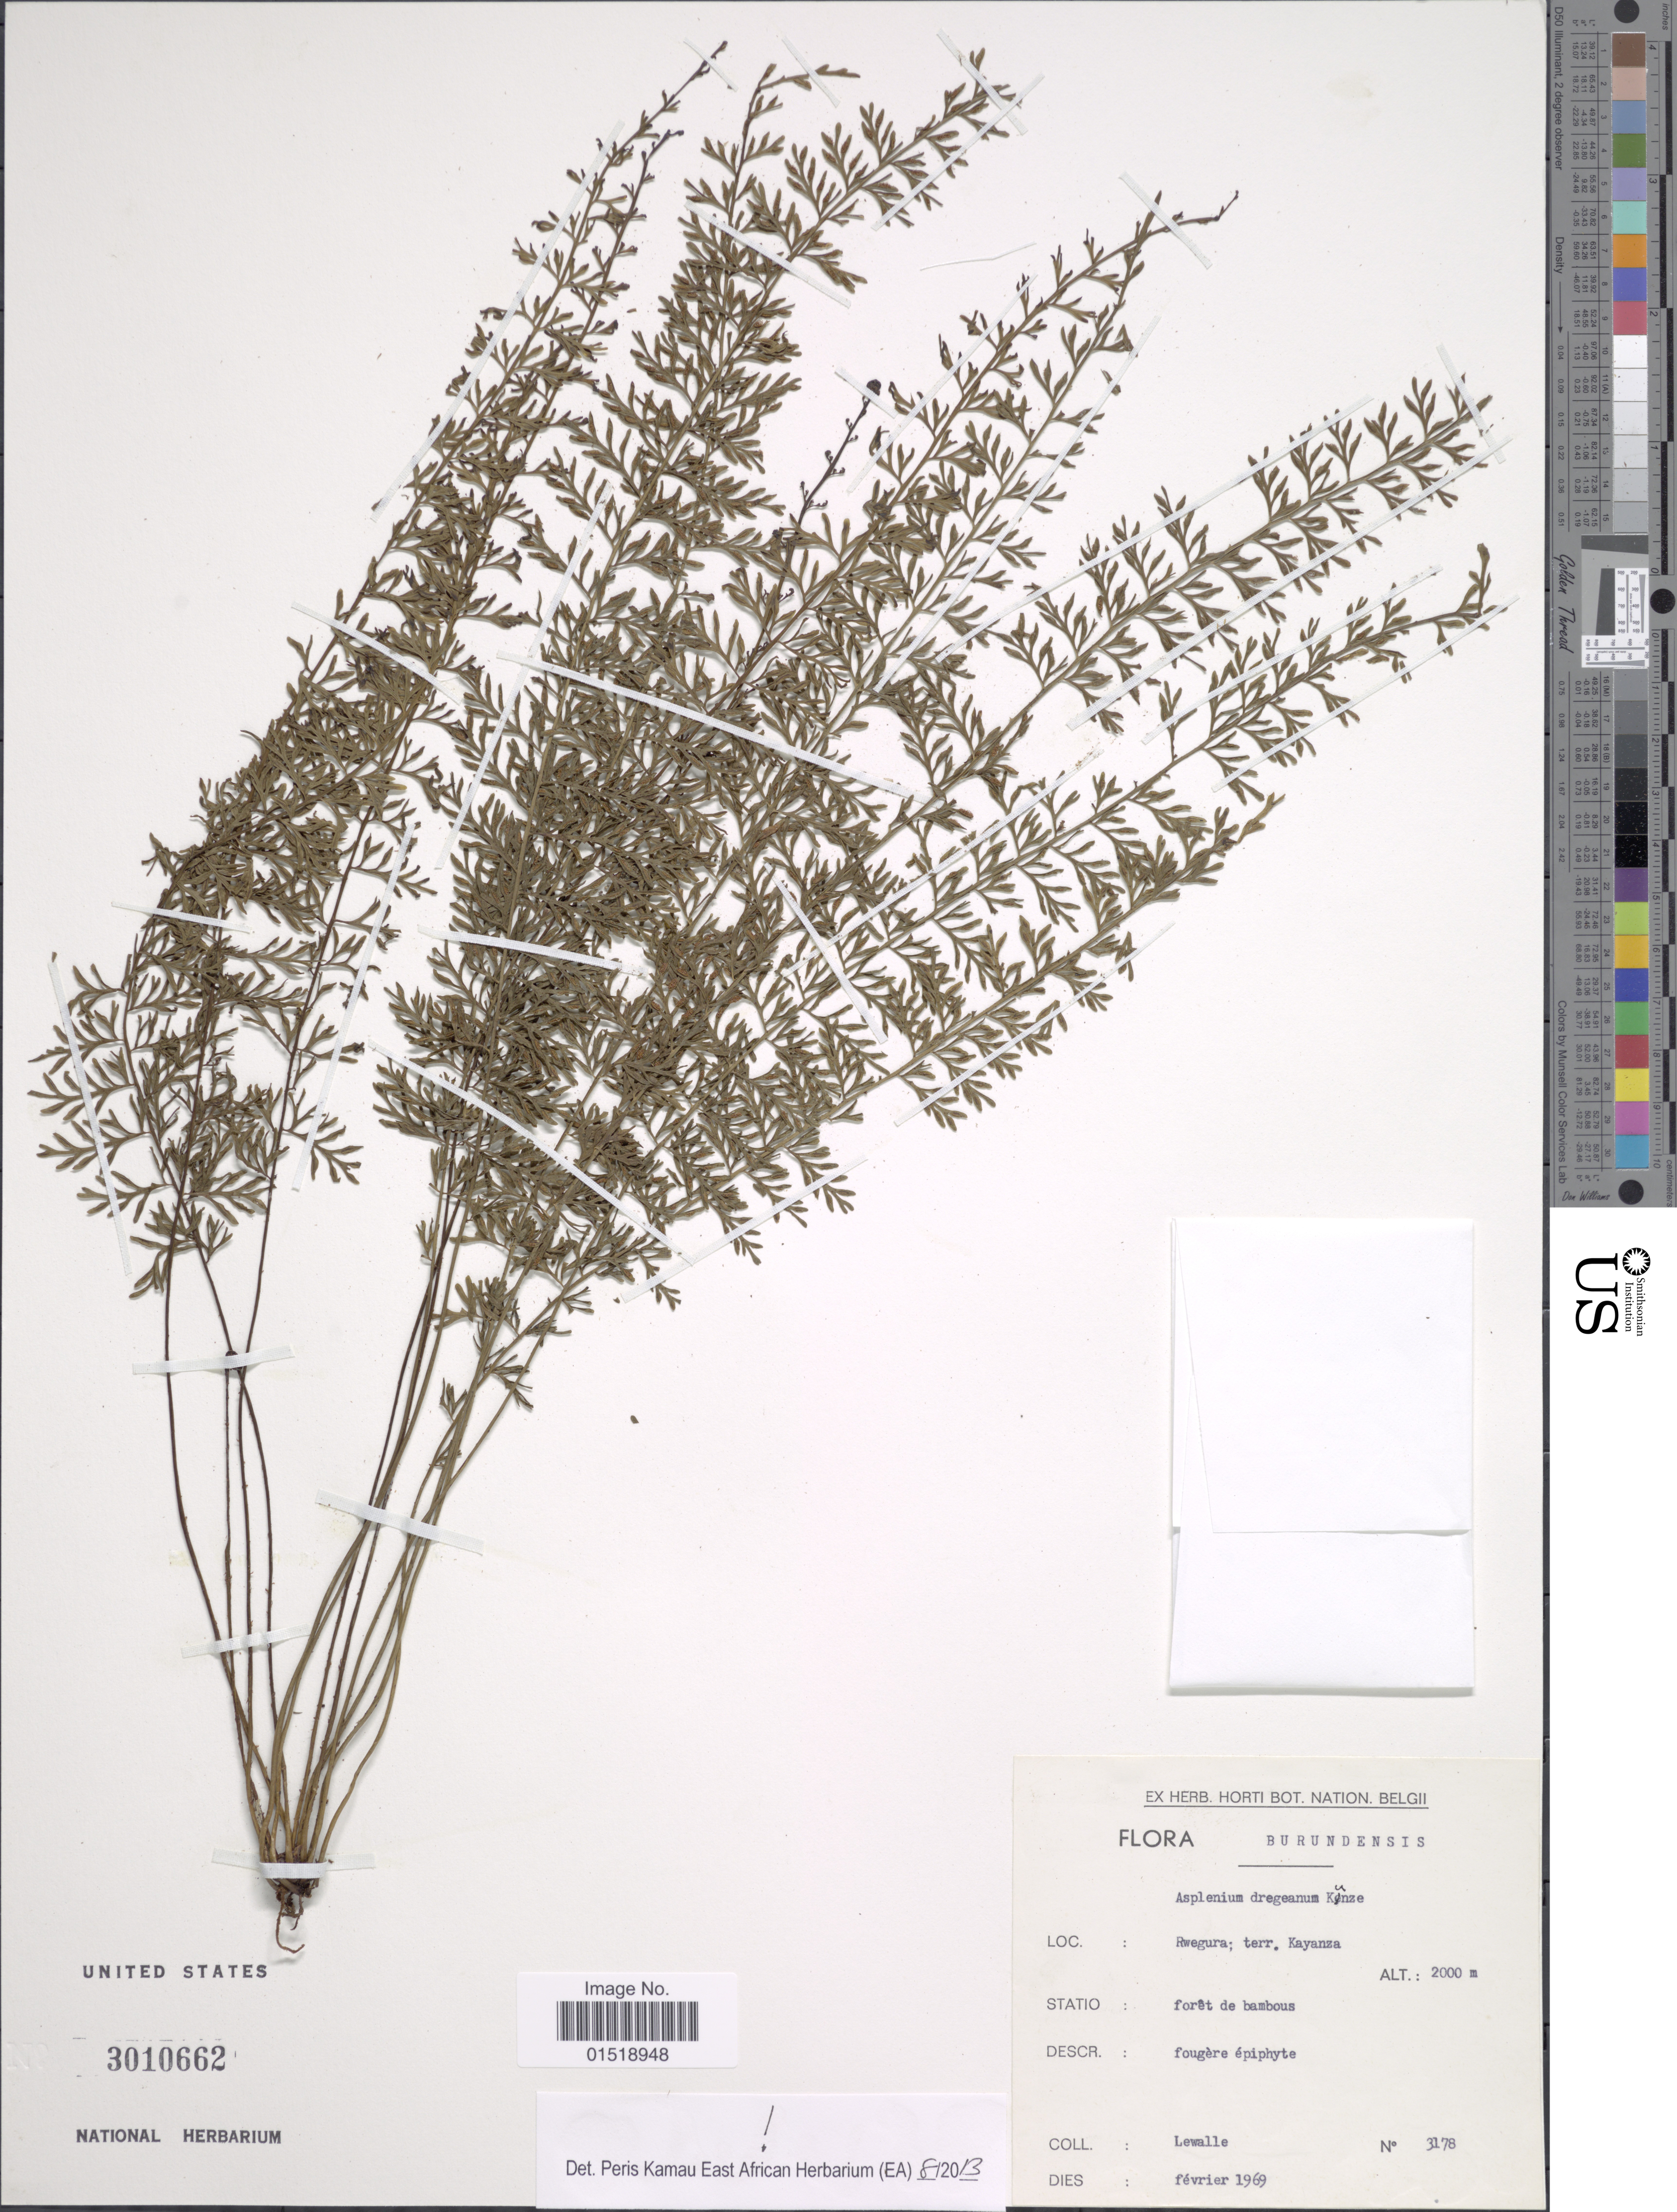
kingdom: Plantae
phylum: Tracheophyta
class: Polypodiopsida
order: Polypodiales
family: Aspleniaceae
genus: Asplenium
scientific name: Asplenium dregeanum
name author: Kunze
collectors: Lewalle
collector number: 3178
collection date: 1969-02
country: Burundi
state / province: Kayanza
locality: Burundensis. Rwegura; terr. Kayanza.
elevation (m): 2000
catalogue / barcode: US 3010662